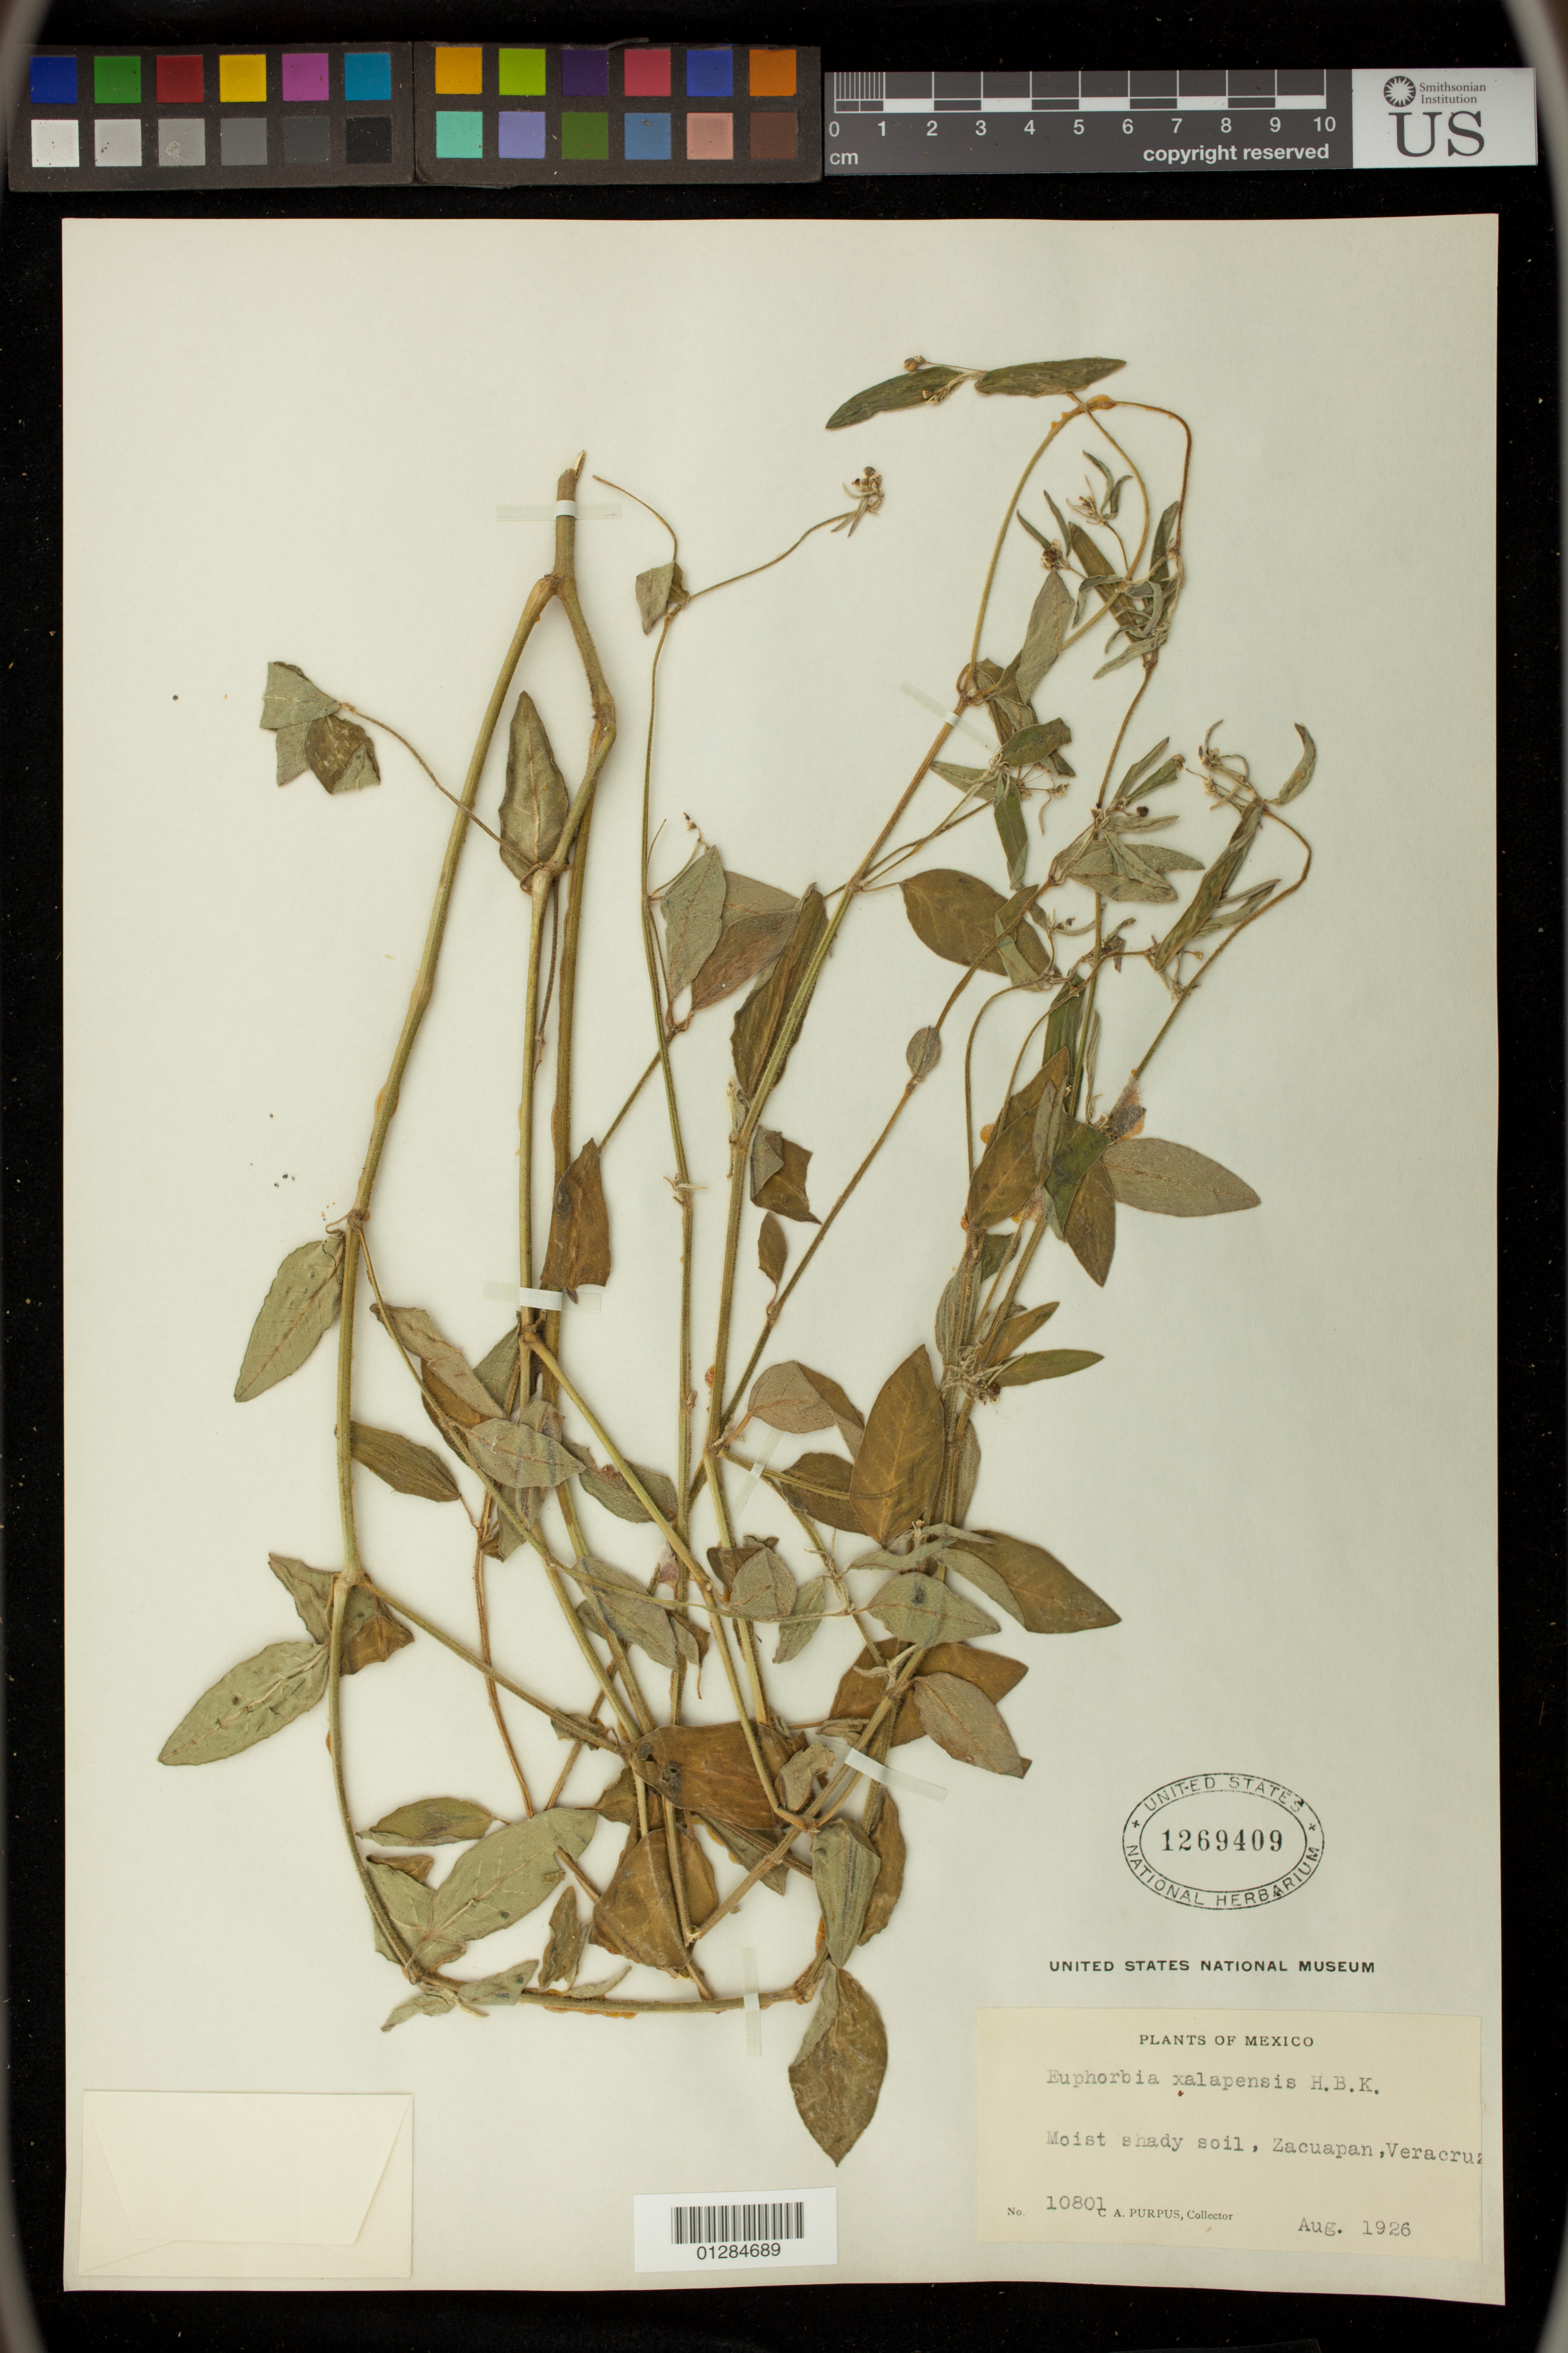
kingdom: Plantae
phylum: Tracheophyta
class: Magnoliopsida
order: Malpighiales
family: Euphorbiaceae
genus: Euphorbia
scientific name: Euphorbia xalapensis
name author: Kunth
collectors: C. A. Purpus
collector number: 10801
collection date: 1926-08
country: Mexico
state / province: Veracruz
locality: Zacuapan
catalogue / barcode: US 1269409